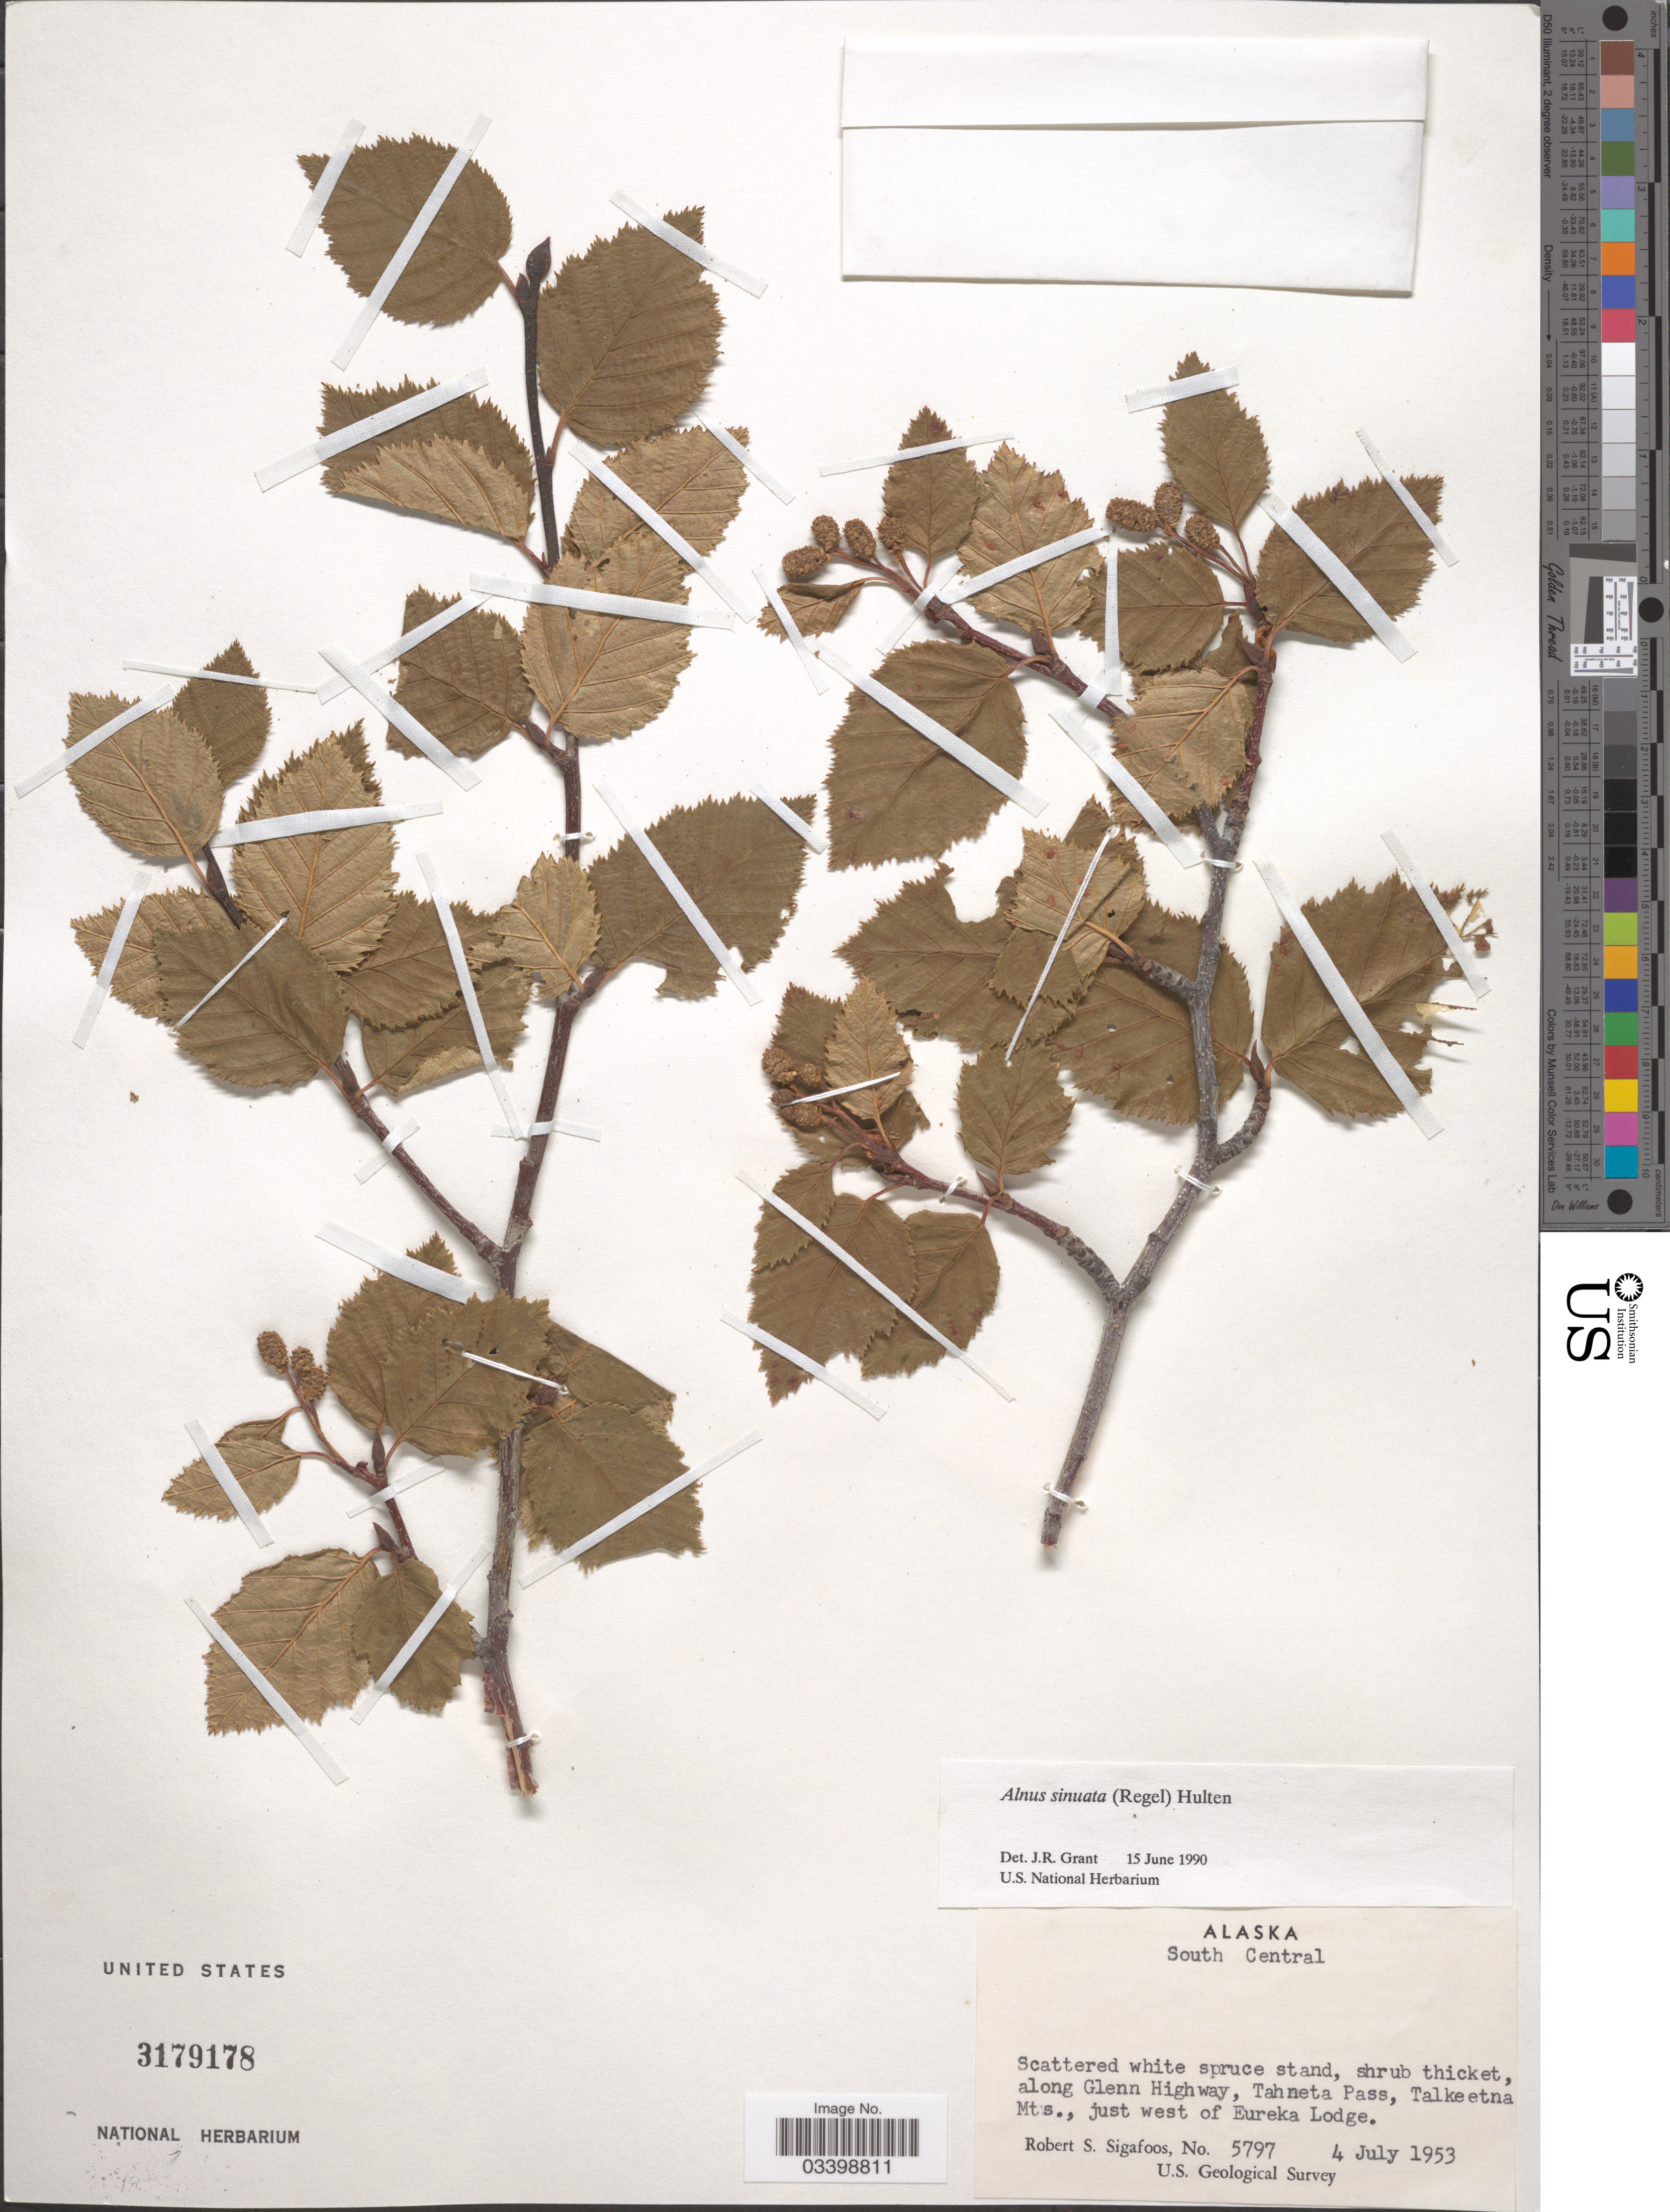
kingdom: Plantae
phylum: Tracheophyta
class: Magnoliopsida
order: Fagales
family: Betulaceae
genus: Alnus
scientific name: Alnus viridis subsp. sinuata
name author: Regel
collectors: R. Sigafoos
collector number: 5797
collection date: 1953-07-04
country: United States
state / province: Alaska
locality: South Central, along Glenn Highway, Tahneta Pass, Talkeetna Mts., just west of Eureka Lodge.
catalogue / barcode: US 3179178